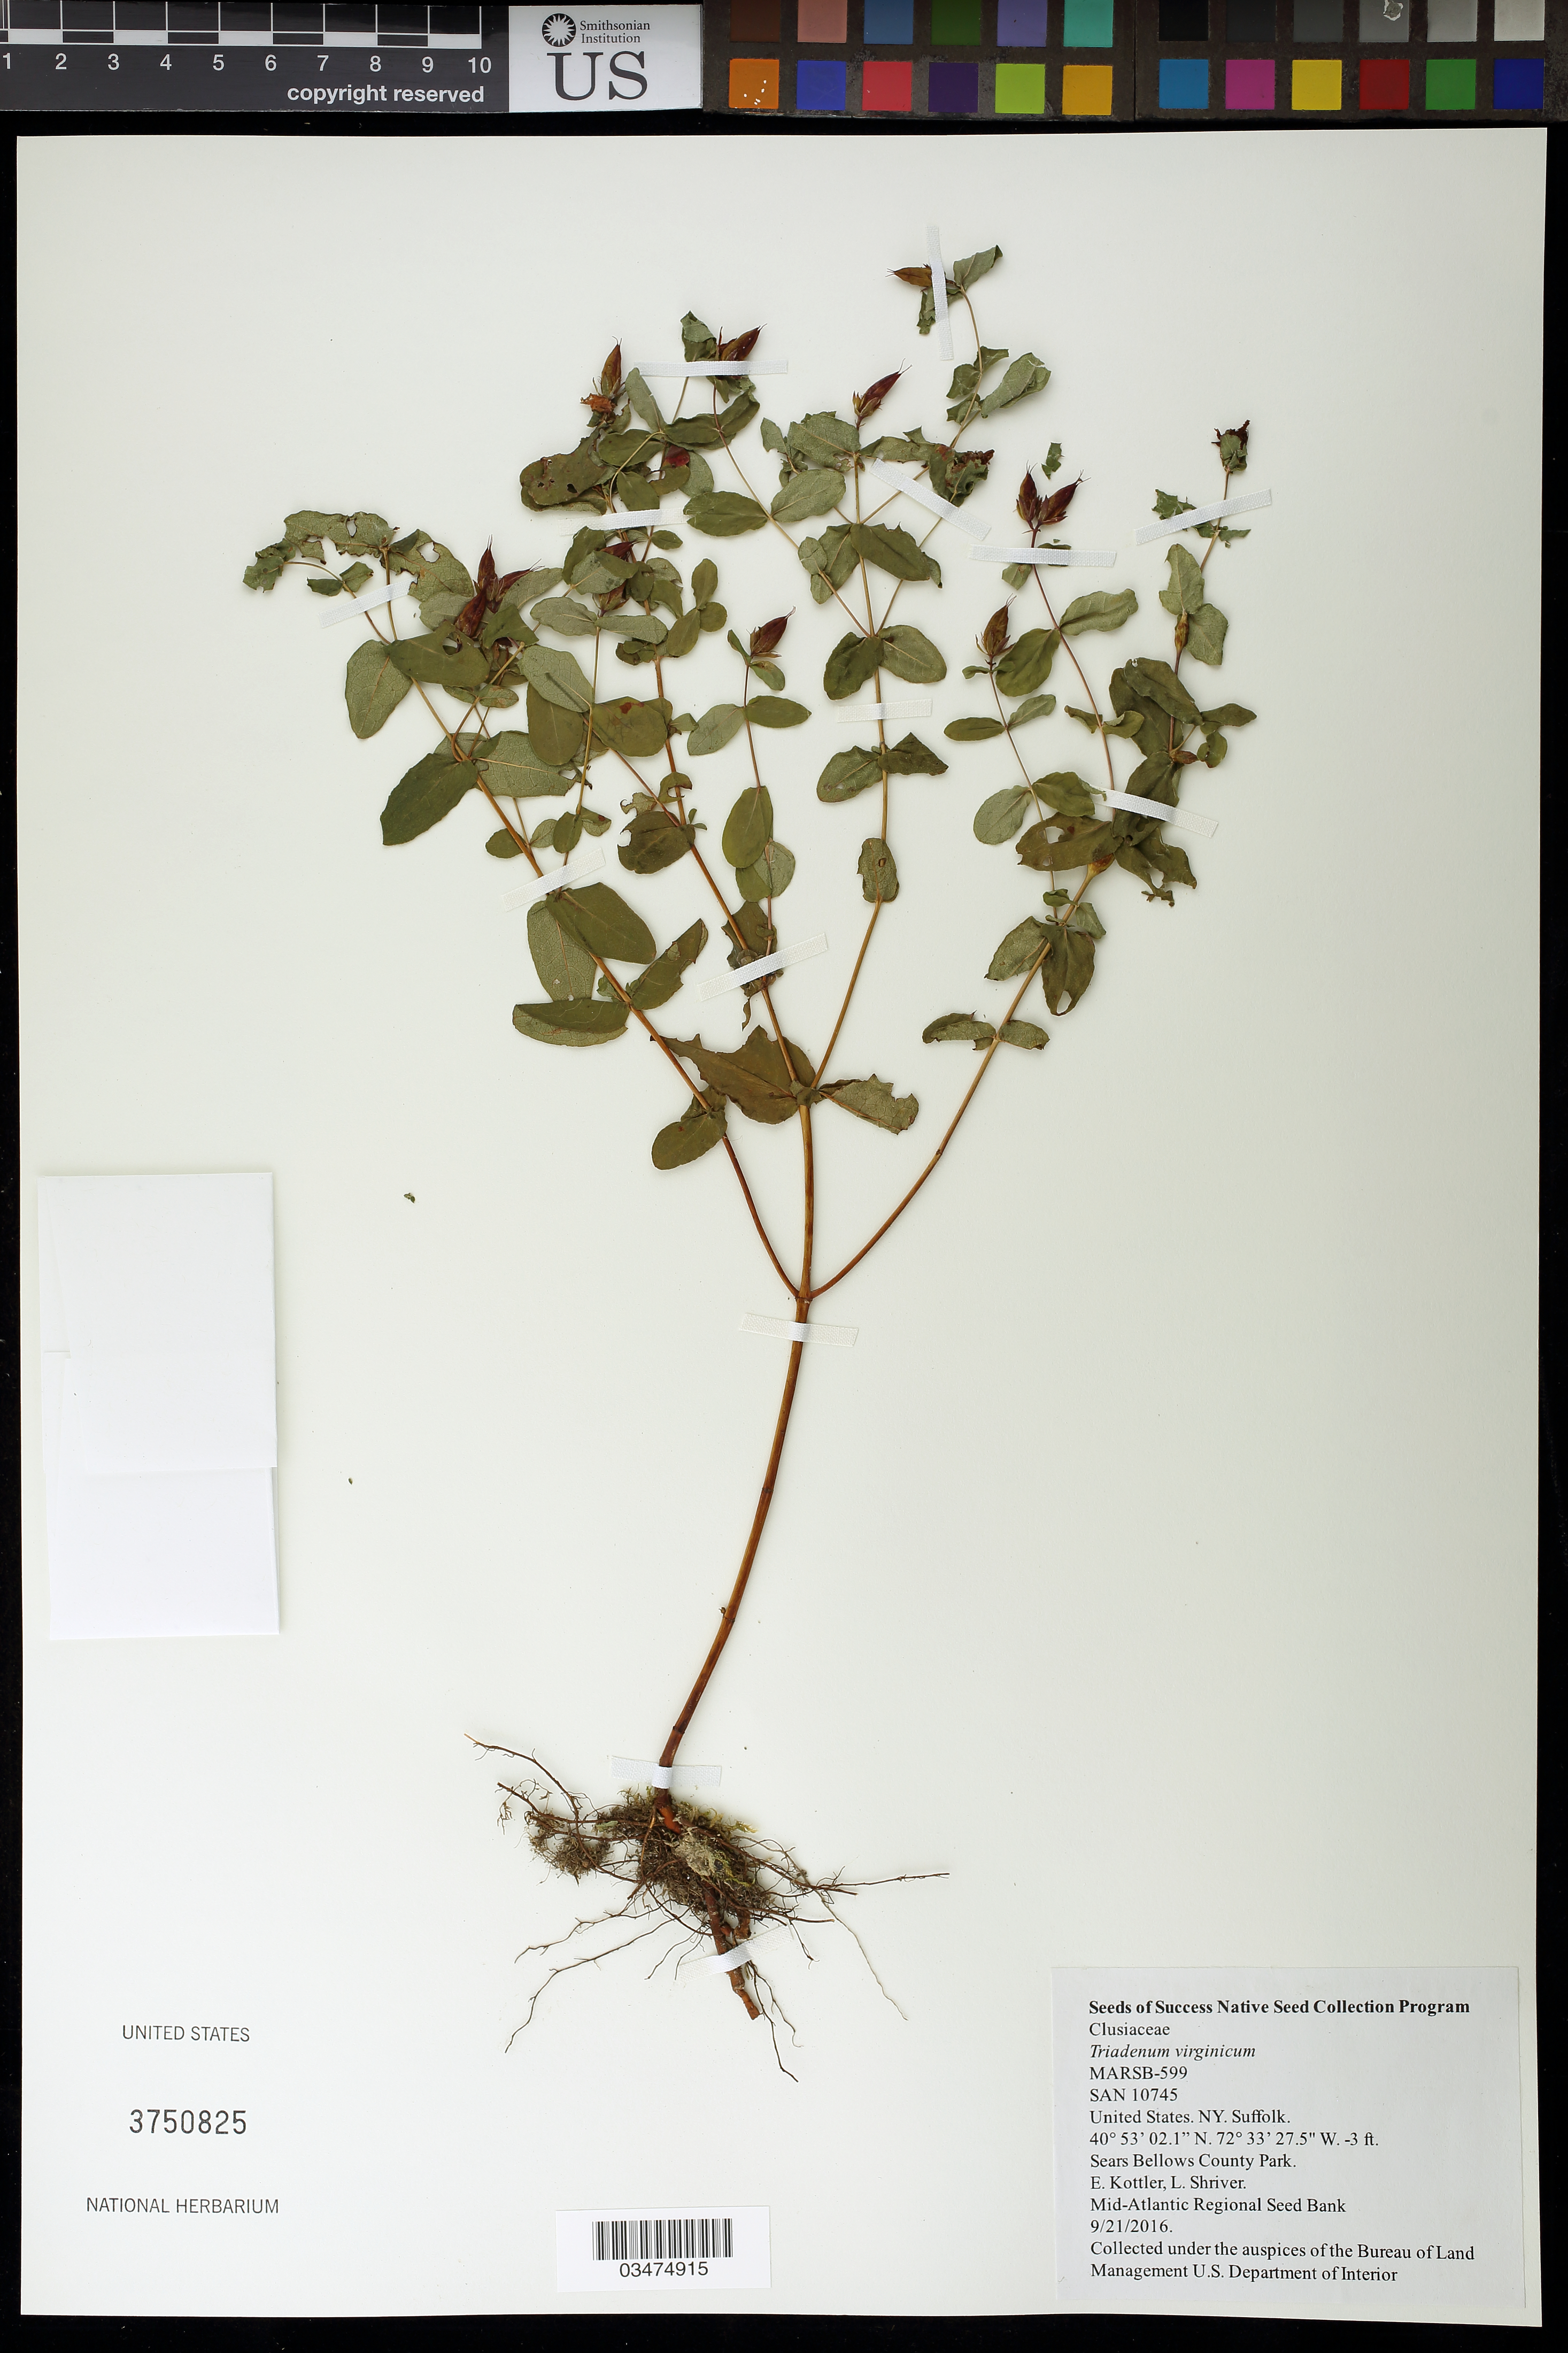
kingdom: Plantae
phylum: Tracheophyta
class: Magnoliopsida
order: Malpighiales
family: Hypericaceae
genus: Triadenum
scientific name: Triadenum virginicum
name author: (L.) Raf.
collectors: E. Kottler & L. Shriver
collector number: MARSB-599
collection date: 2016-09-21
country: United States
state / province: New York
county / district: Suffolk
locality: Sears Bellows County Park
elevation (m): -1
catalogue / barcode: US 3750825